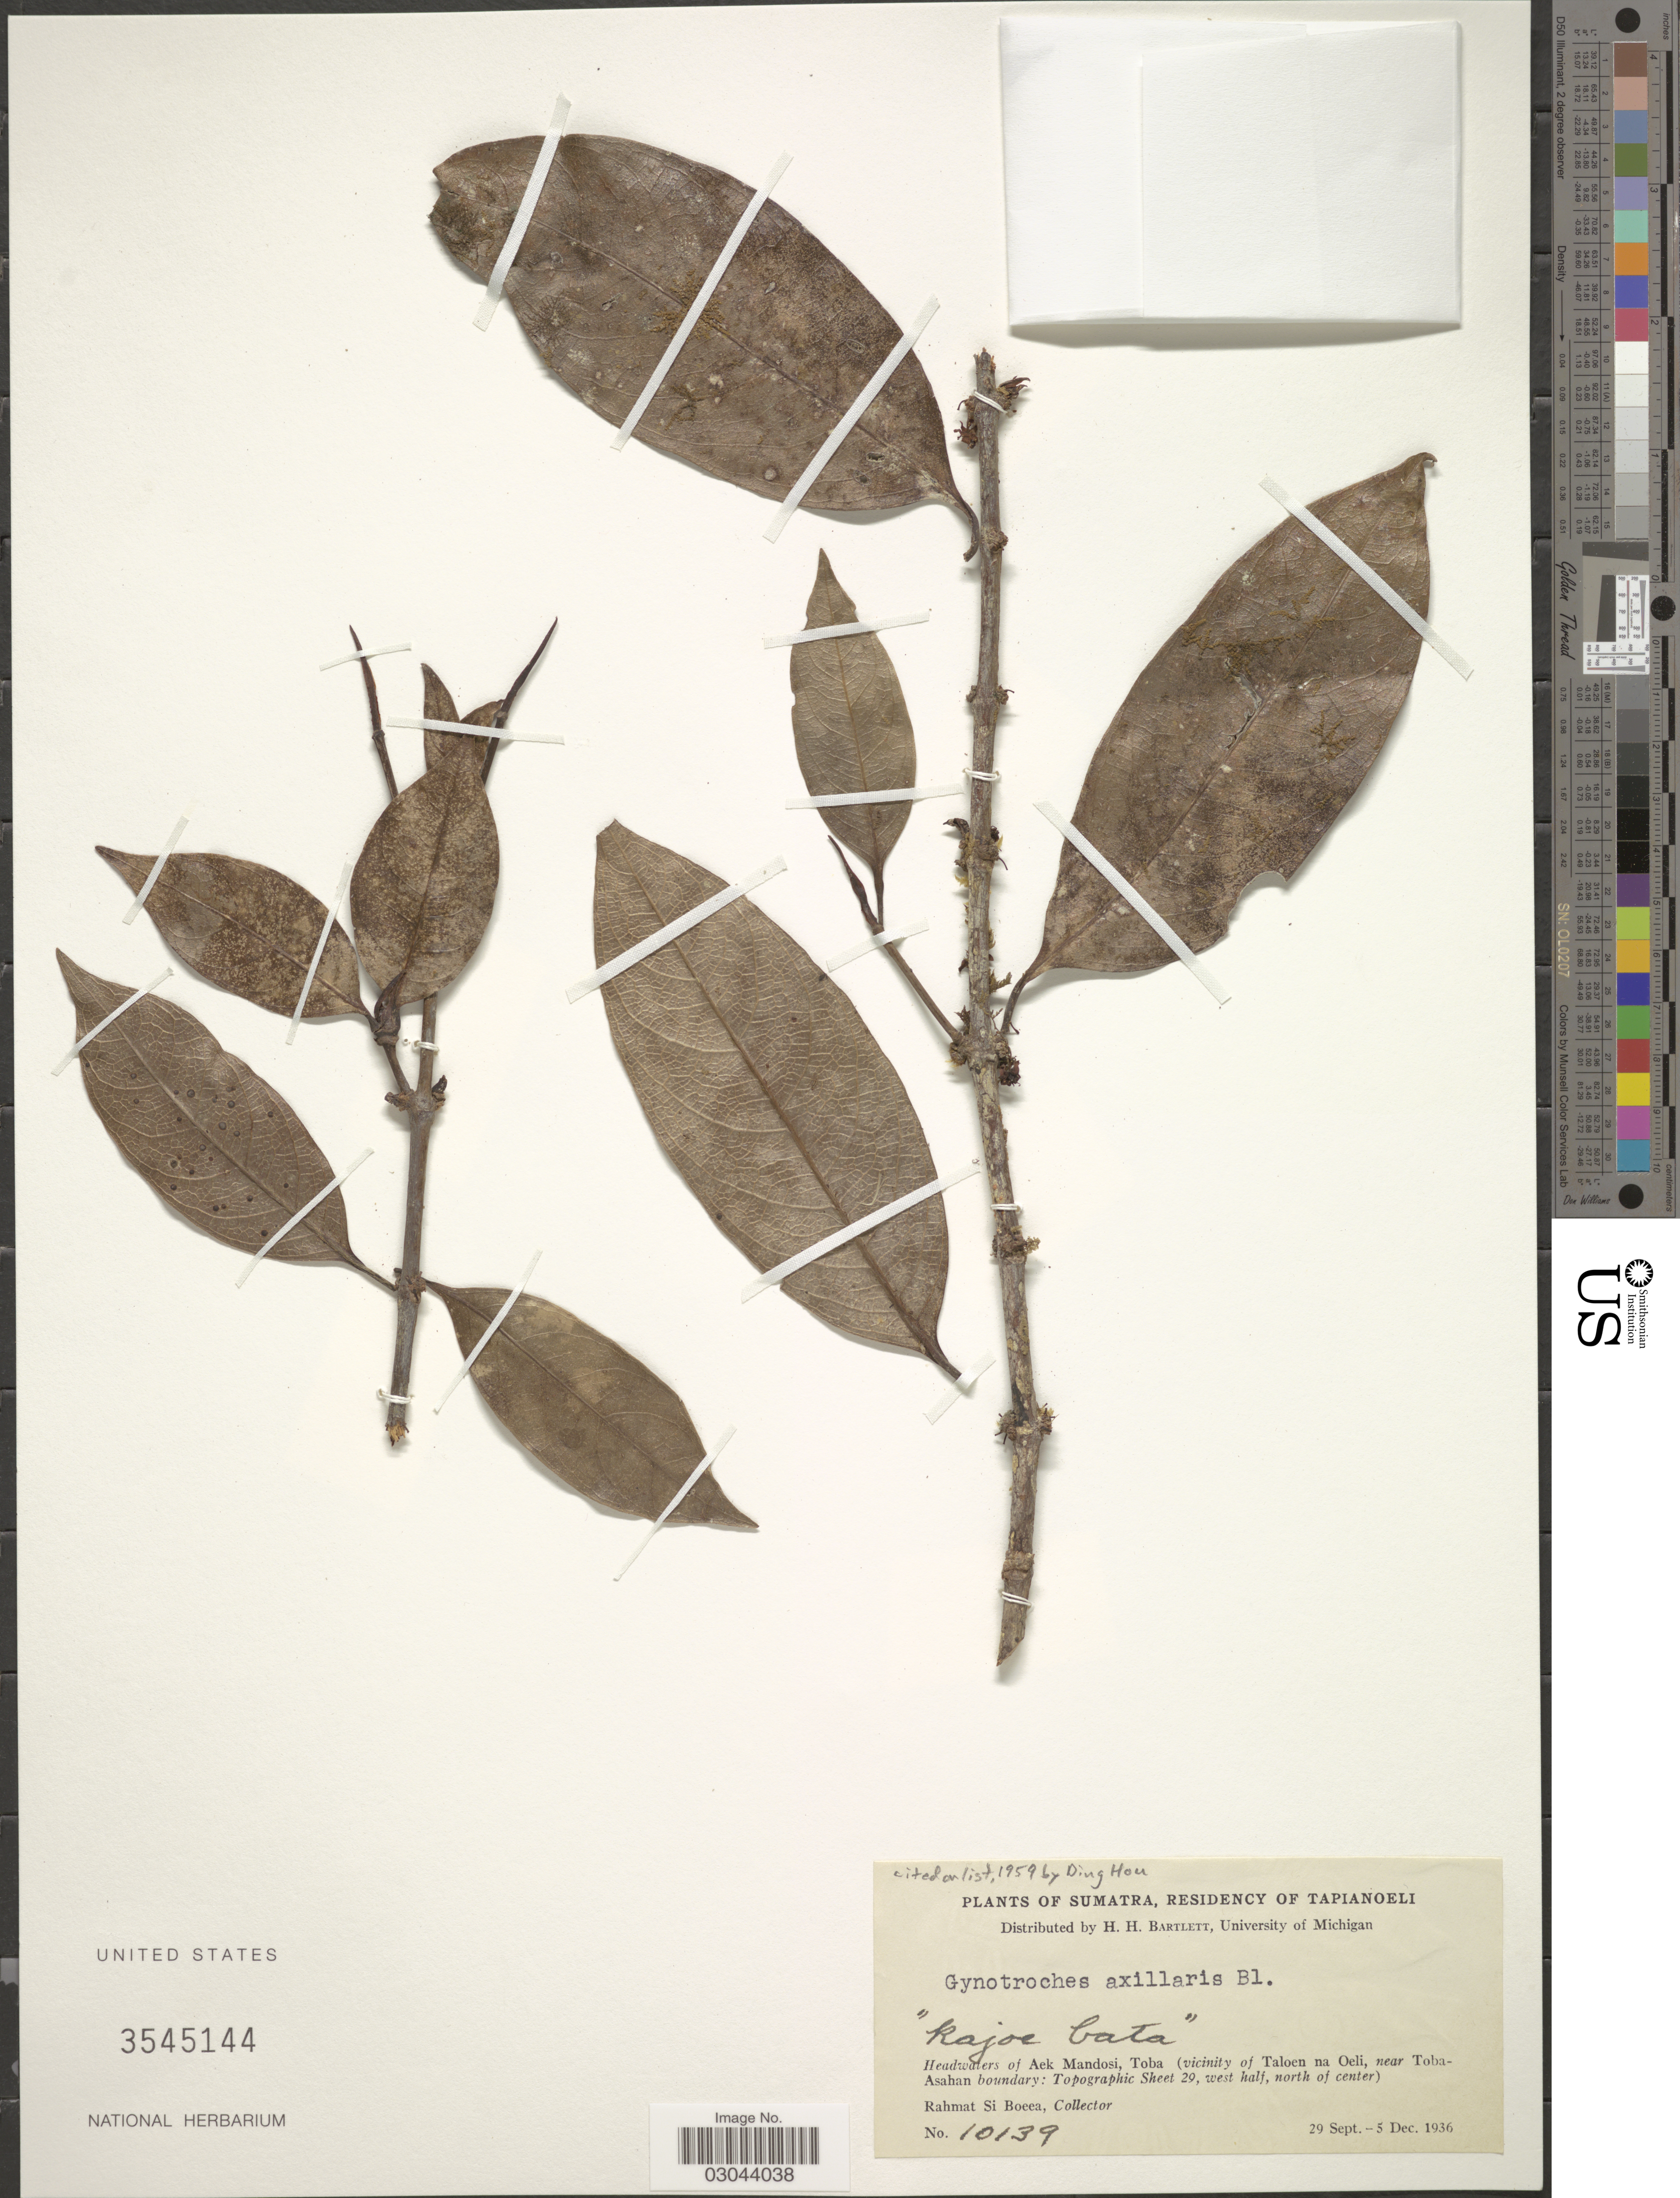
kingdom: Plantae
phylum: Tracheophyta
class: Magnoliopsida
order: Malpighiales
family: Rhizophoraceae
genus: Gynotroches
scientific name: Gynotroches axillaris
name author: Blume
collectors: Rahmat Si Boeea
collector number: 10139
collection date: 1936-09-29/1936-12-05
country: Indonesia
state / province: Sumatra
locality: Residency of Tapianoeli. Headwaters of Aek Mandosi, Toba (vicinity of Taloen na Oeli, near Toba-Asahan boundary: Topographic Sheet 29, west half, north of center).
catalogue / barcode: US 3545144